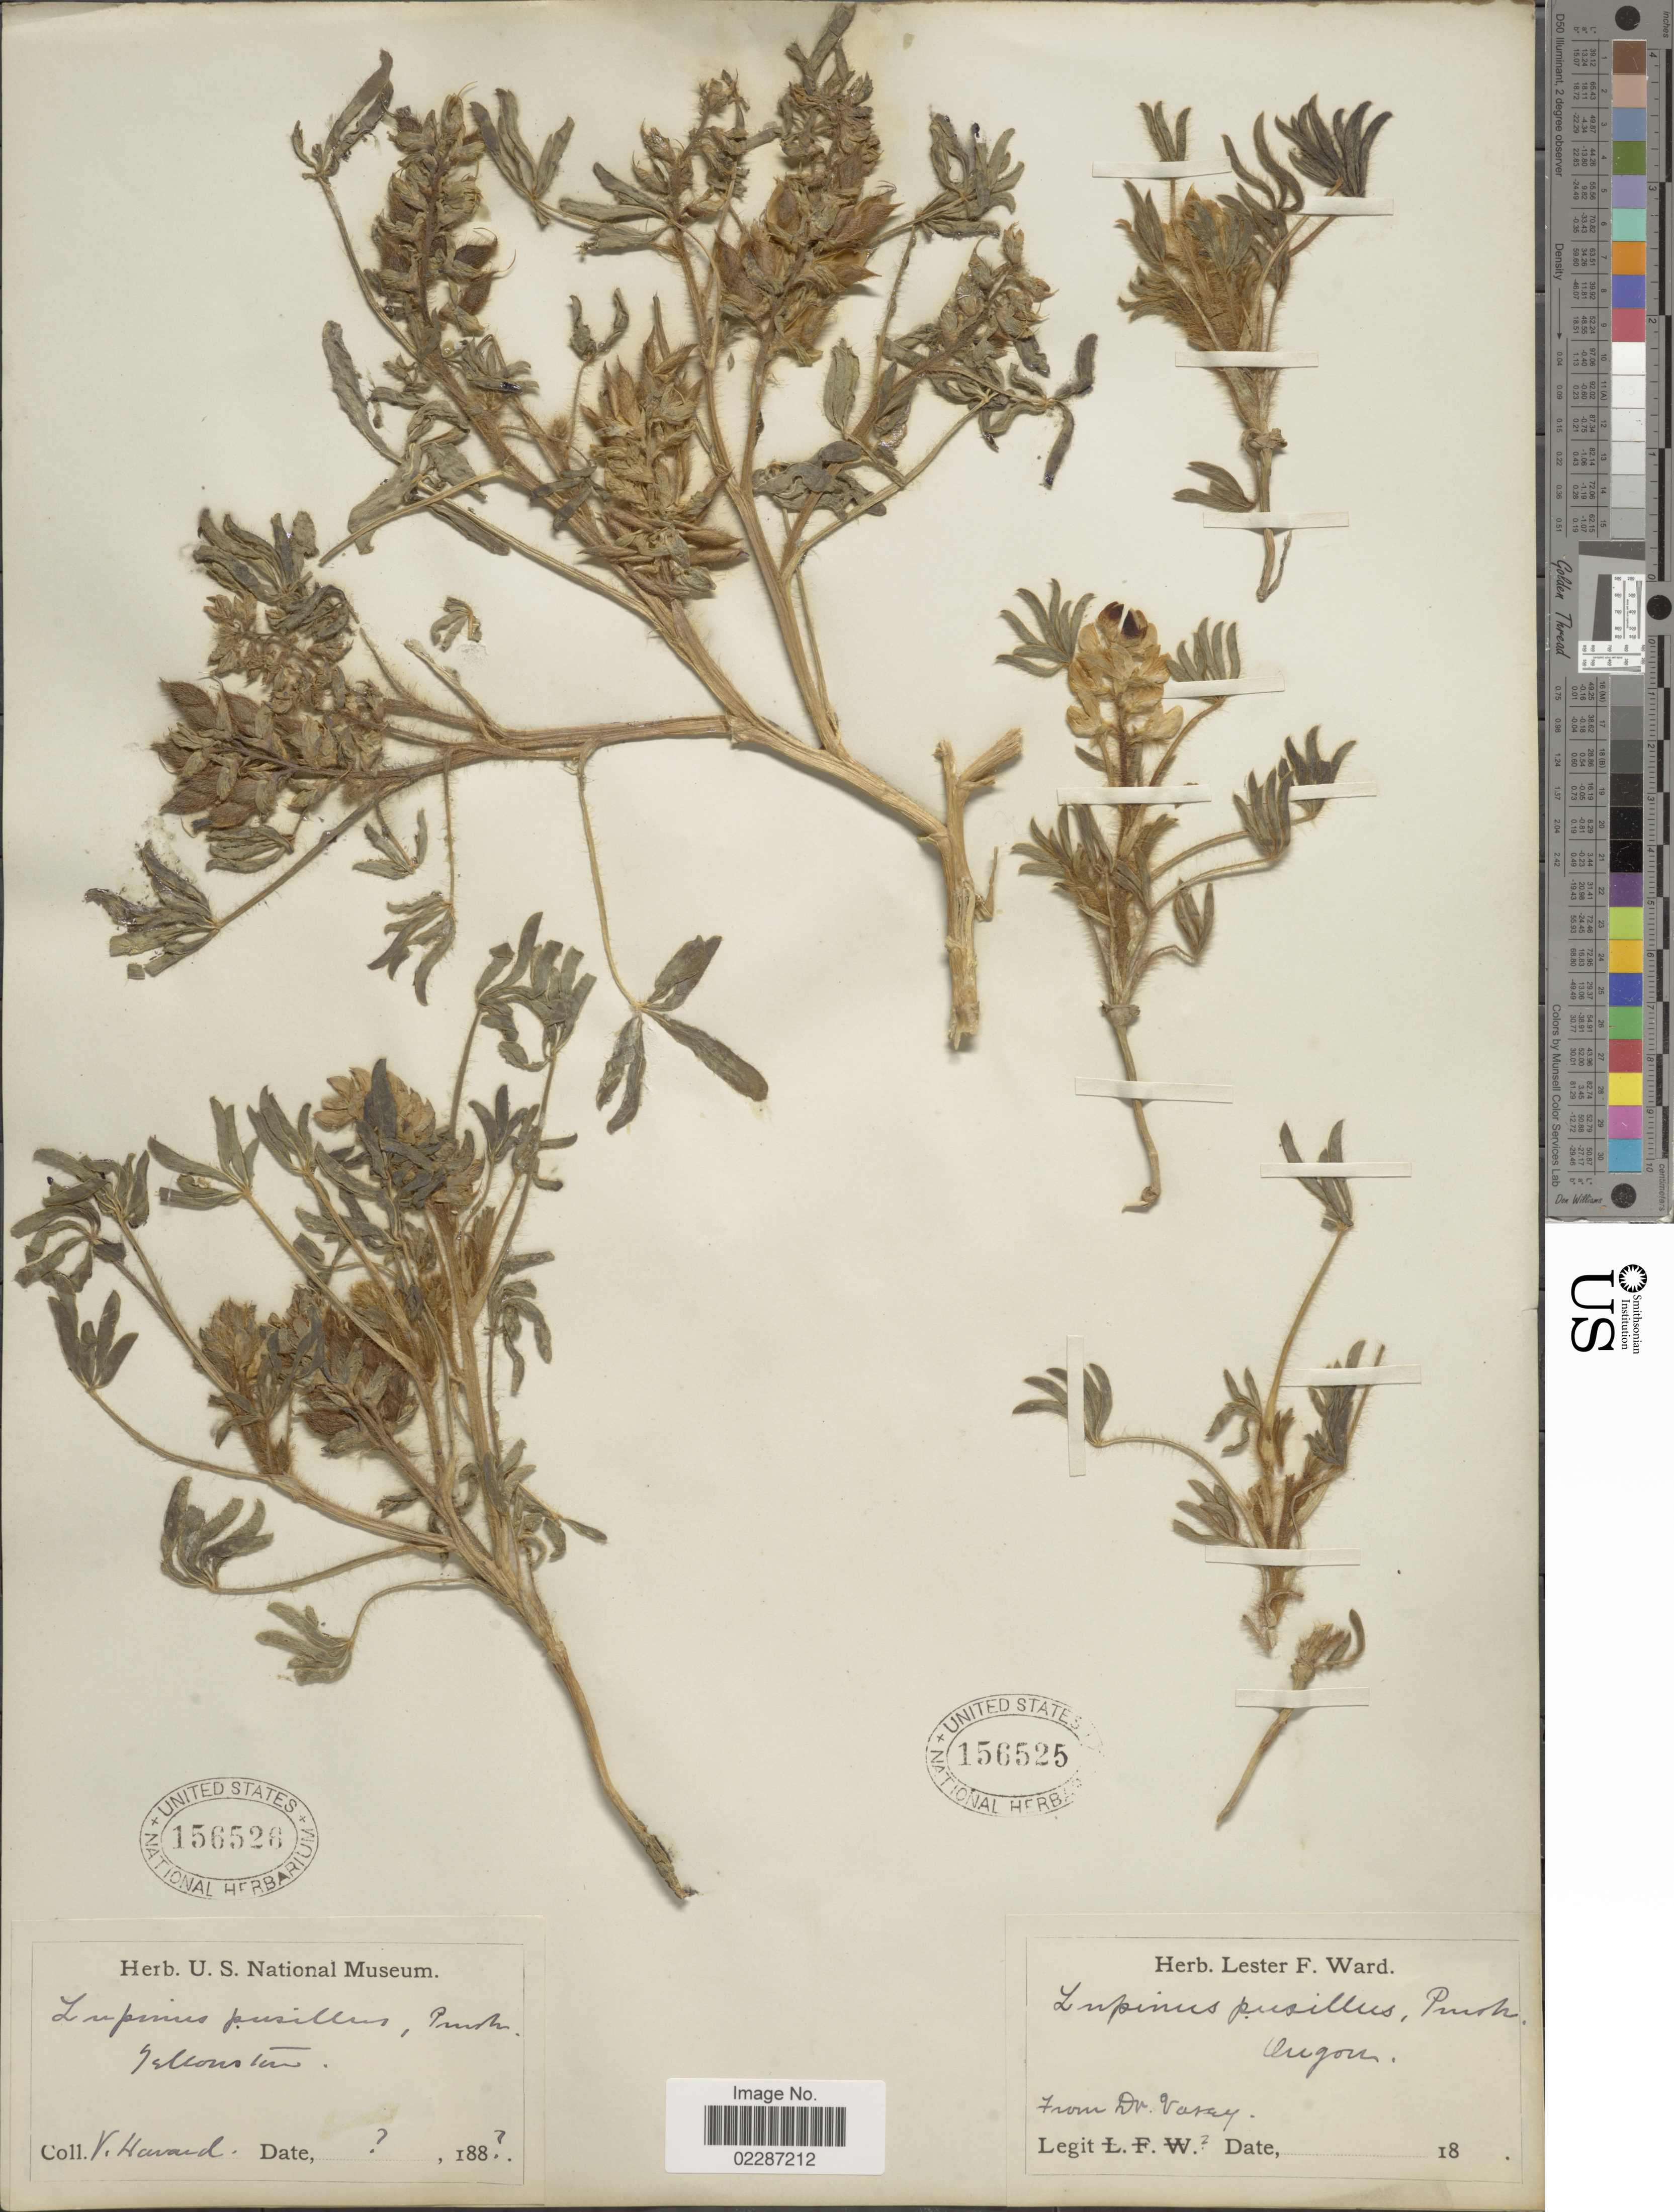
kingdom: Plantae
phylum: Tracheophyta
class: Magnoliopsida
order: Fabales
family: Fabaceae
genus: Lupinus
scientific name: Lupinus pusillus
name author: Pursh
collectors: V. Harvard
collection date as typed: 188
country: United States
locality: Yellowstone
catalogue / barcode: US 156526